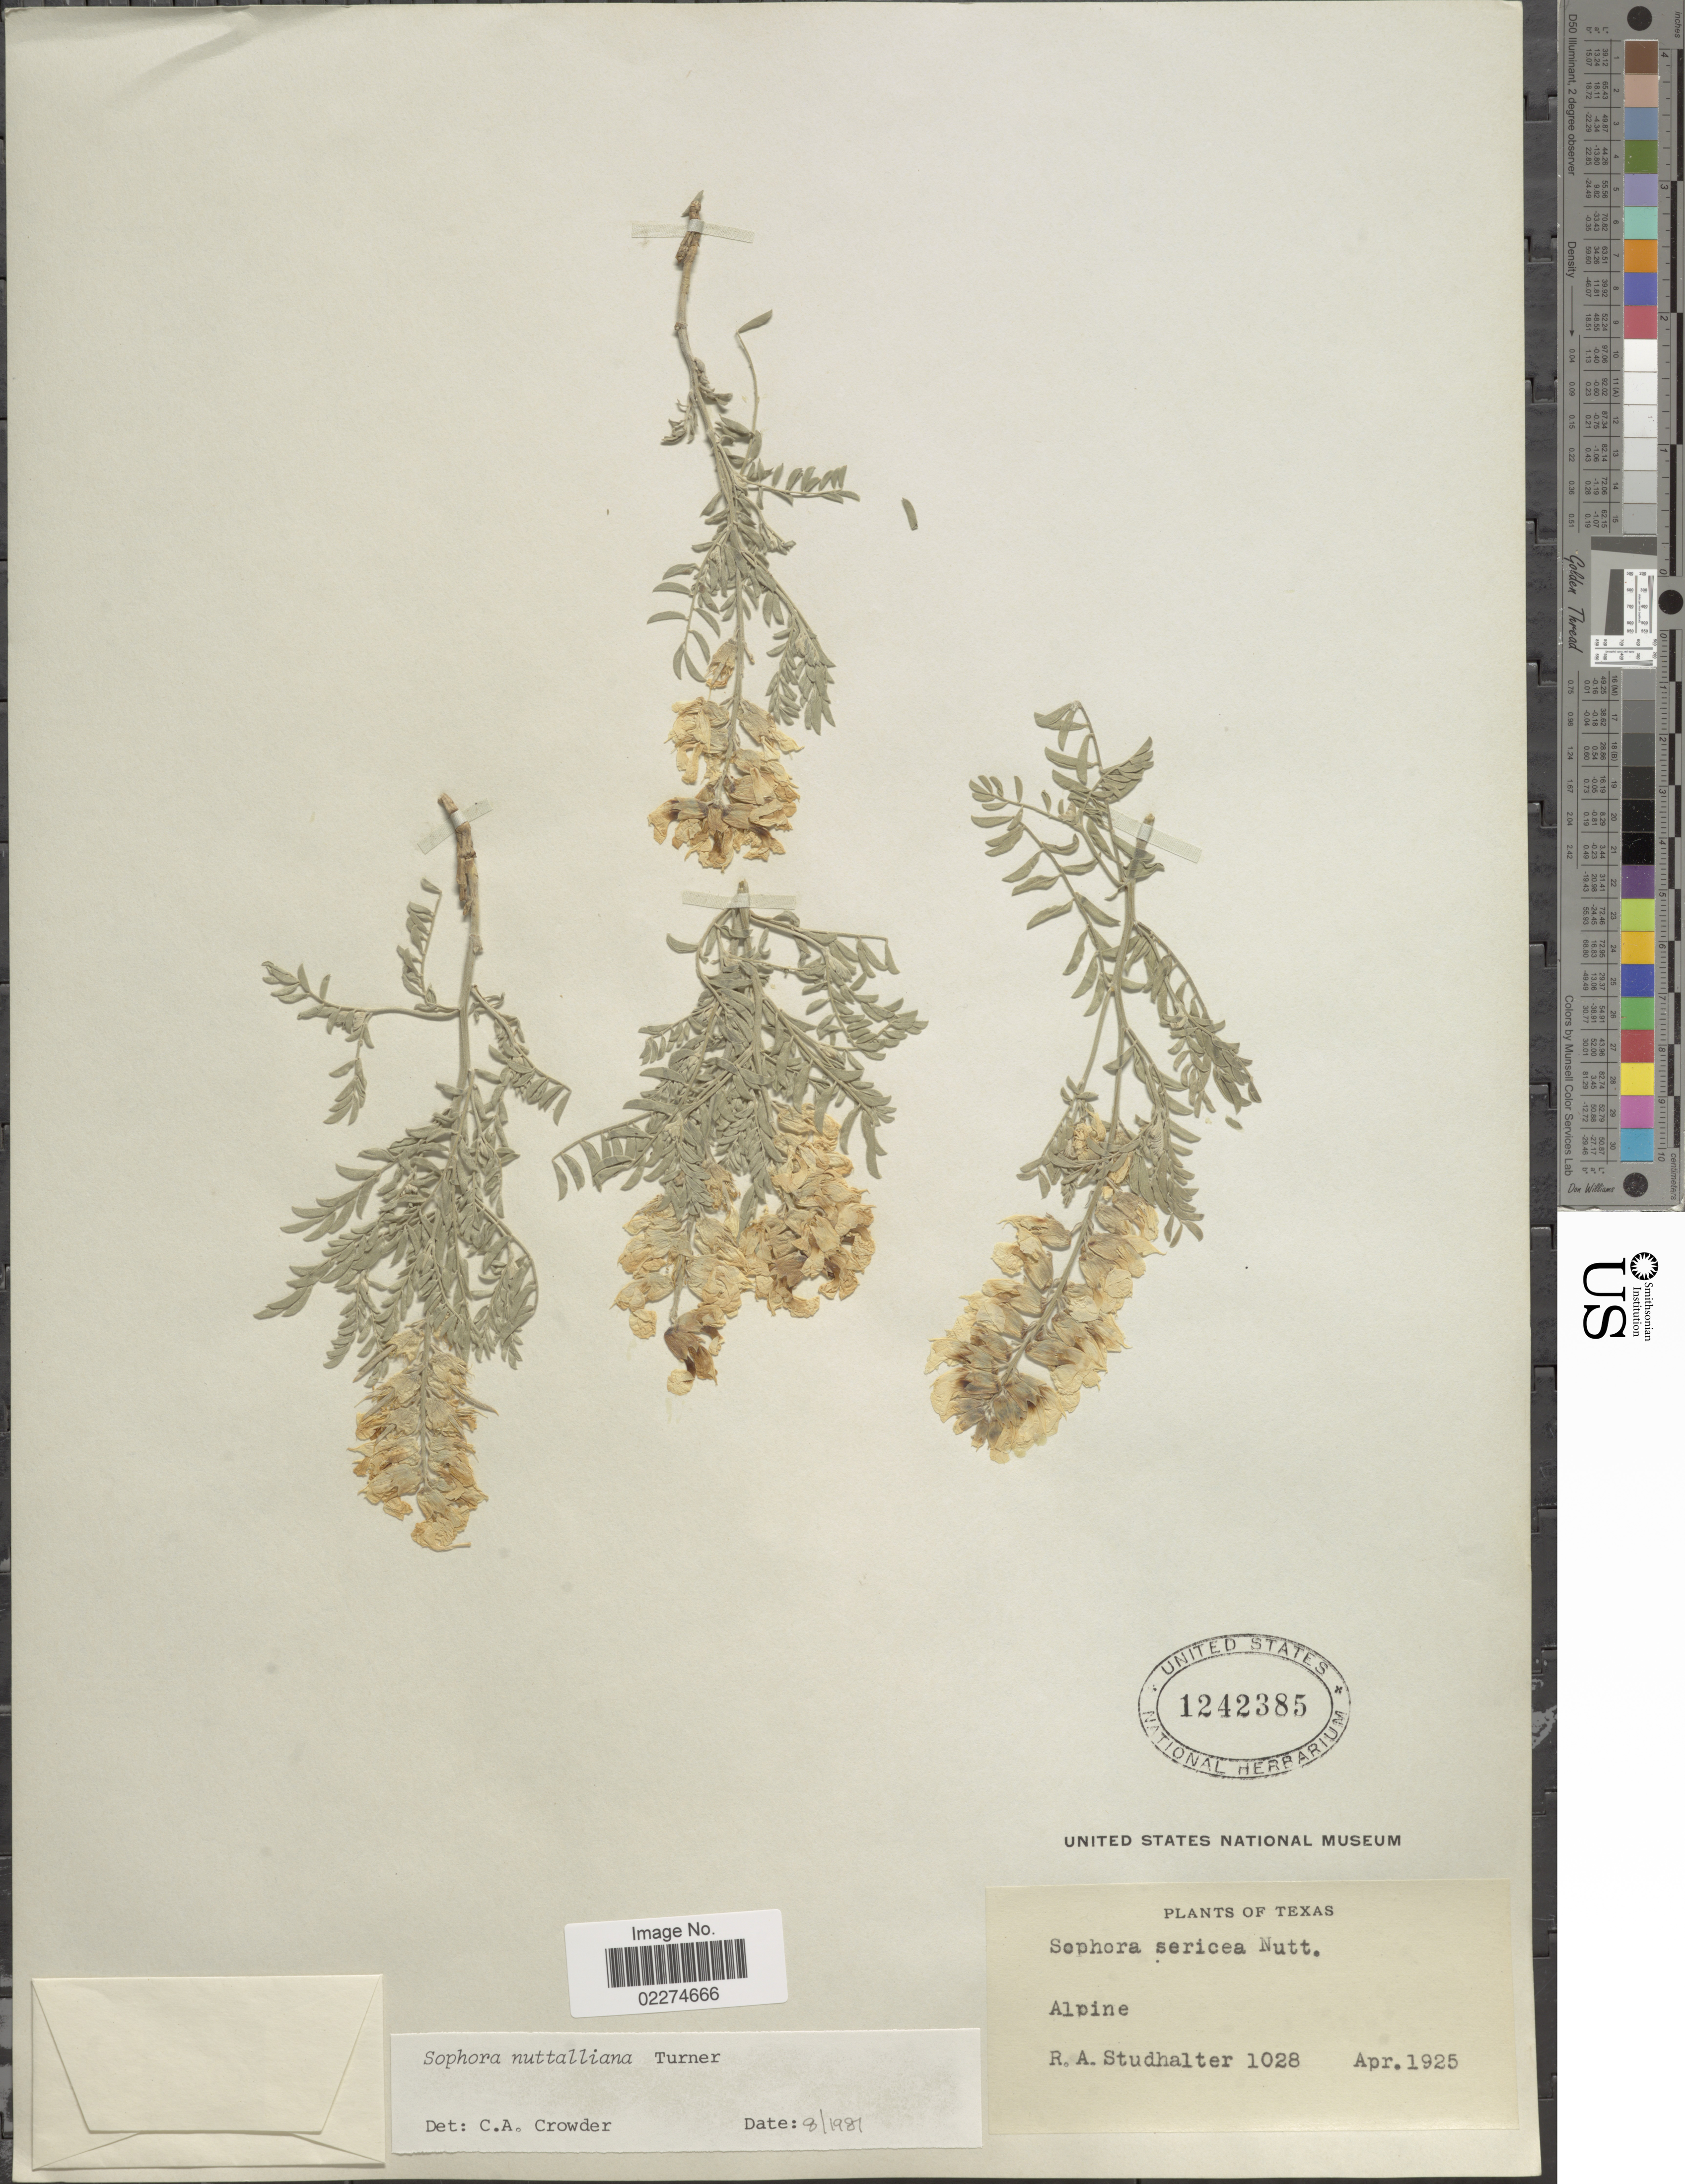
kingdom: Plantae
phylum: Tracheophyta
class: Magnoliopsida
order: Fabales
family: Fabaceae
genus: Sophora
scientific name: Sophora nuttalliana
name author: B.L. Turner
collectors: R. Studhalter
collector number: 1028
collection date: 1925-04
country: United States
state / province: Texas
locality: Alpine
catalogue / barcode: US 1242385